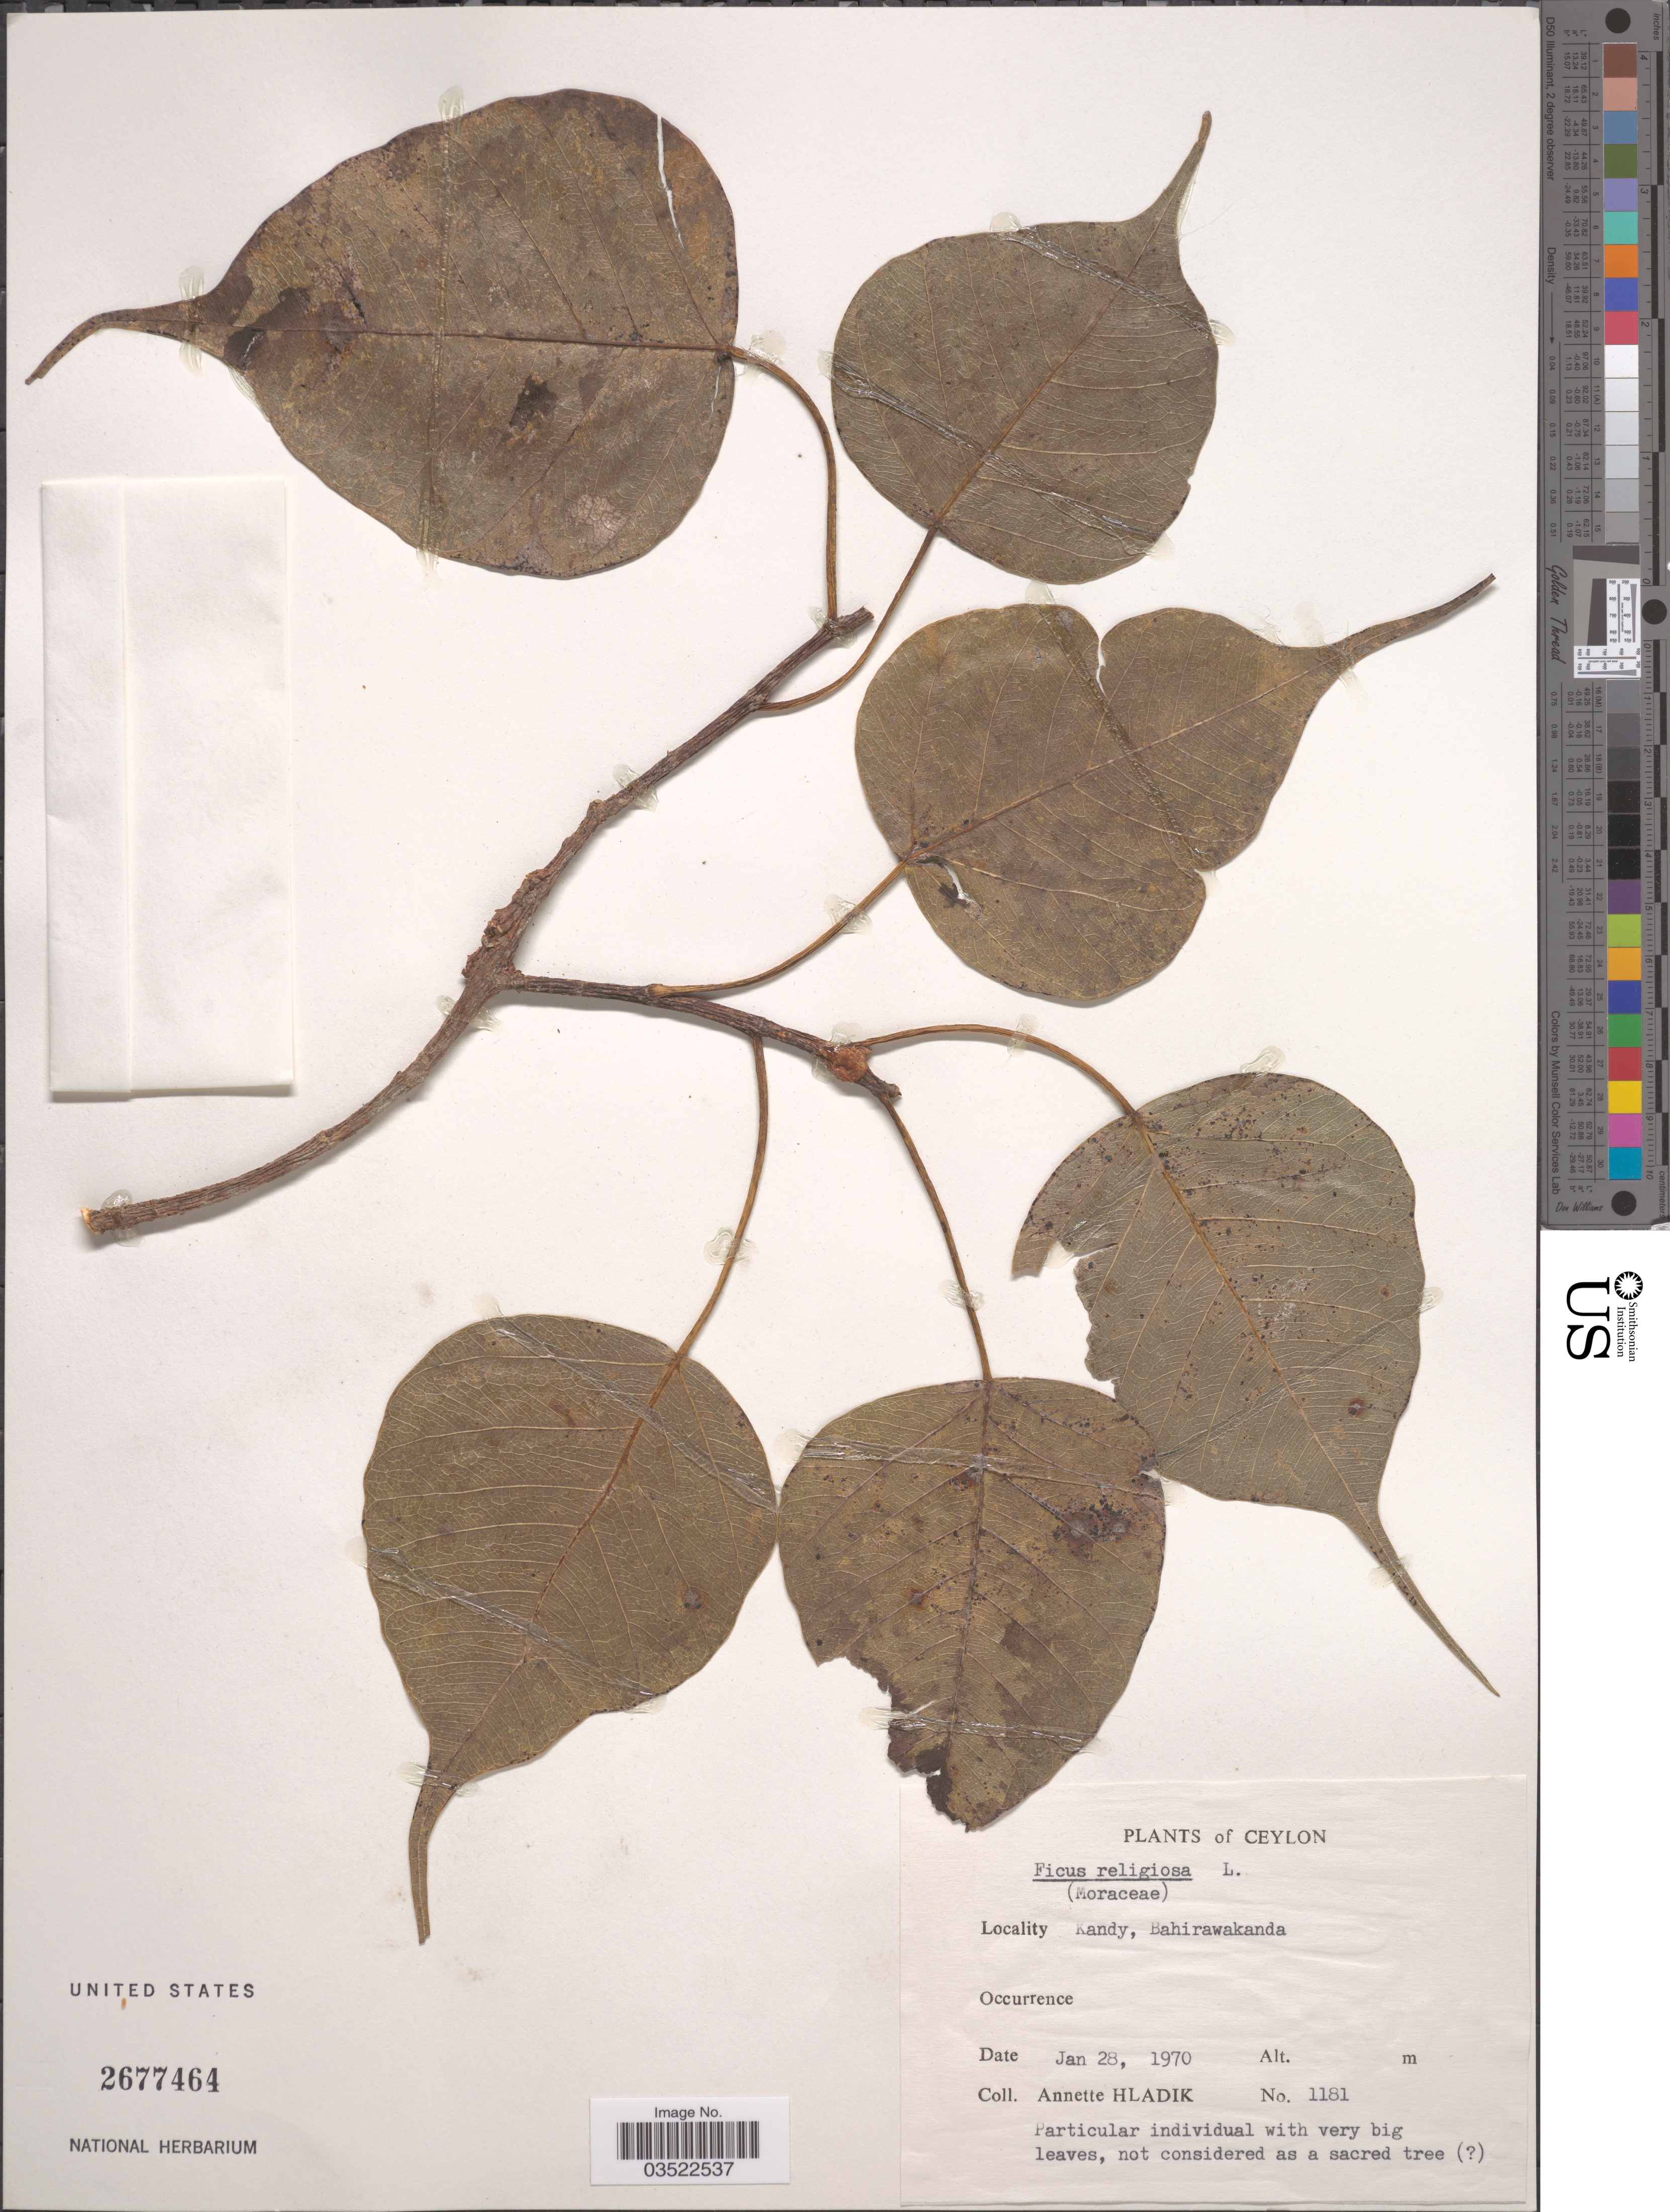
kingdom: Plantae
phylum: Tracheophyta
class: Magnoliopsida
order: Rosales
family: Moraceae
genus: Ficus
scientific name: Ficus religiosa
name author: L.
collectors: A. Hladik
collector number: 1181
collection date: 1970-01-28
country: Sri Lanka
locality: Ceylon. Kandy, Bahirawakanda.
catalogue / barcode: US 2677464